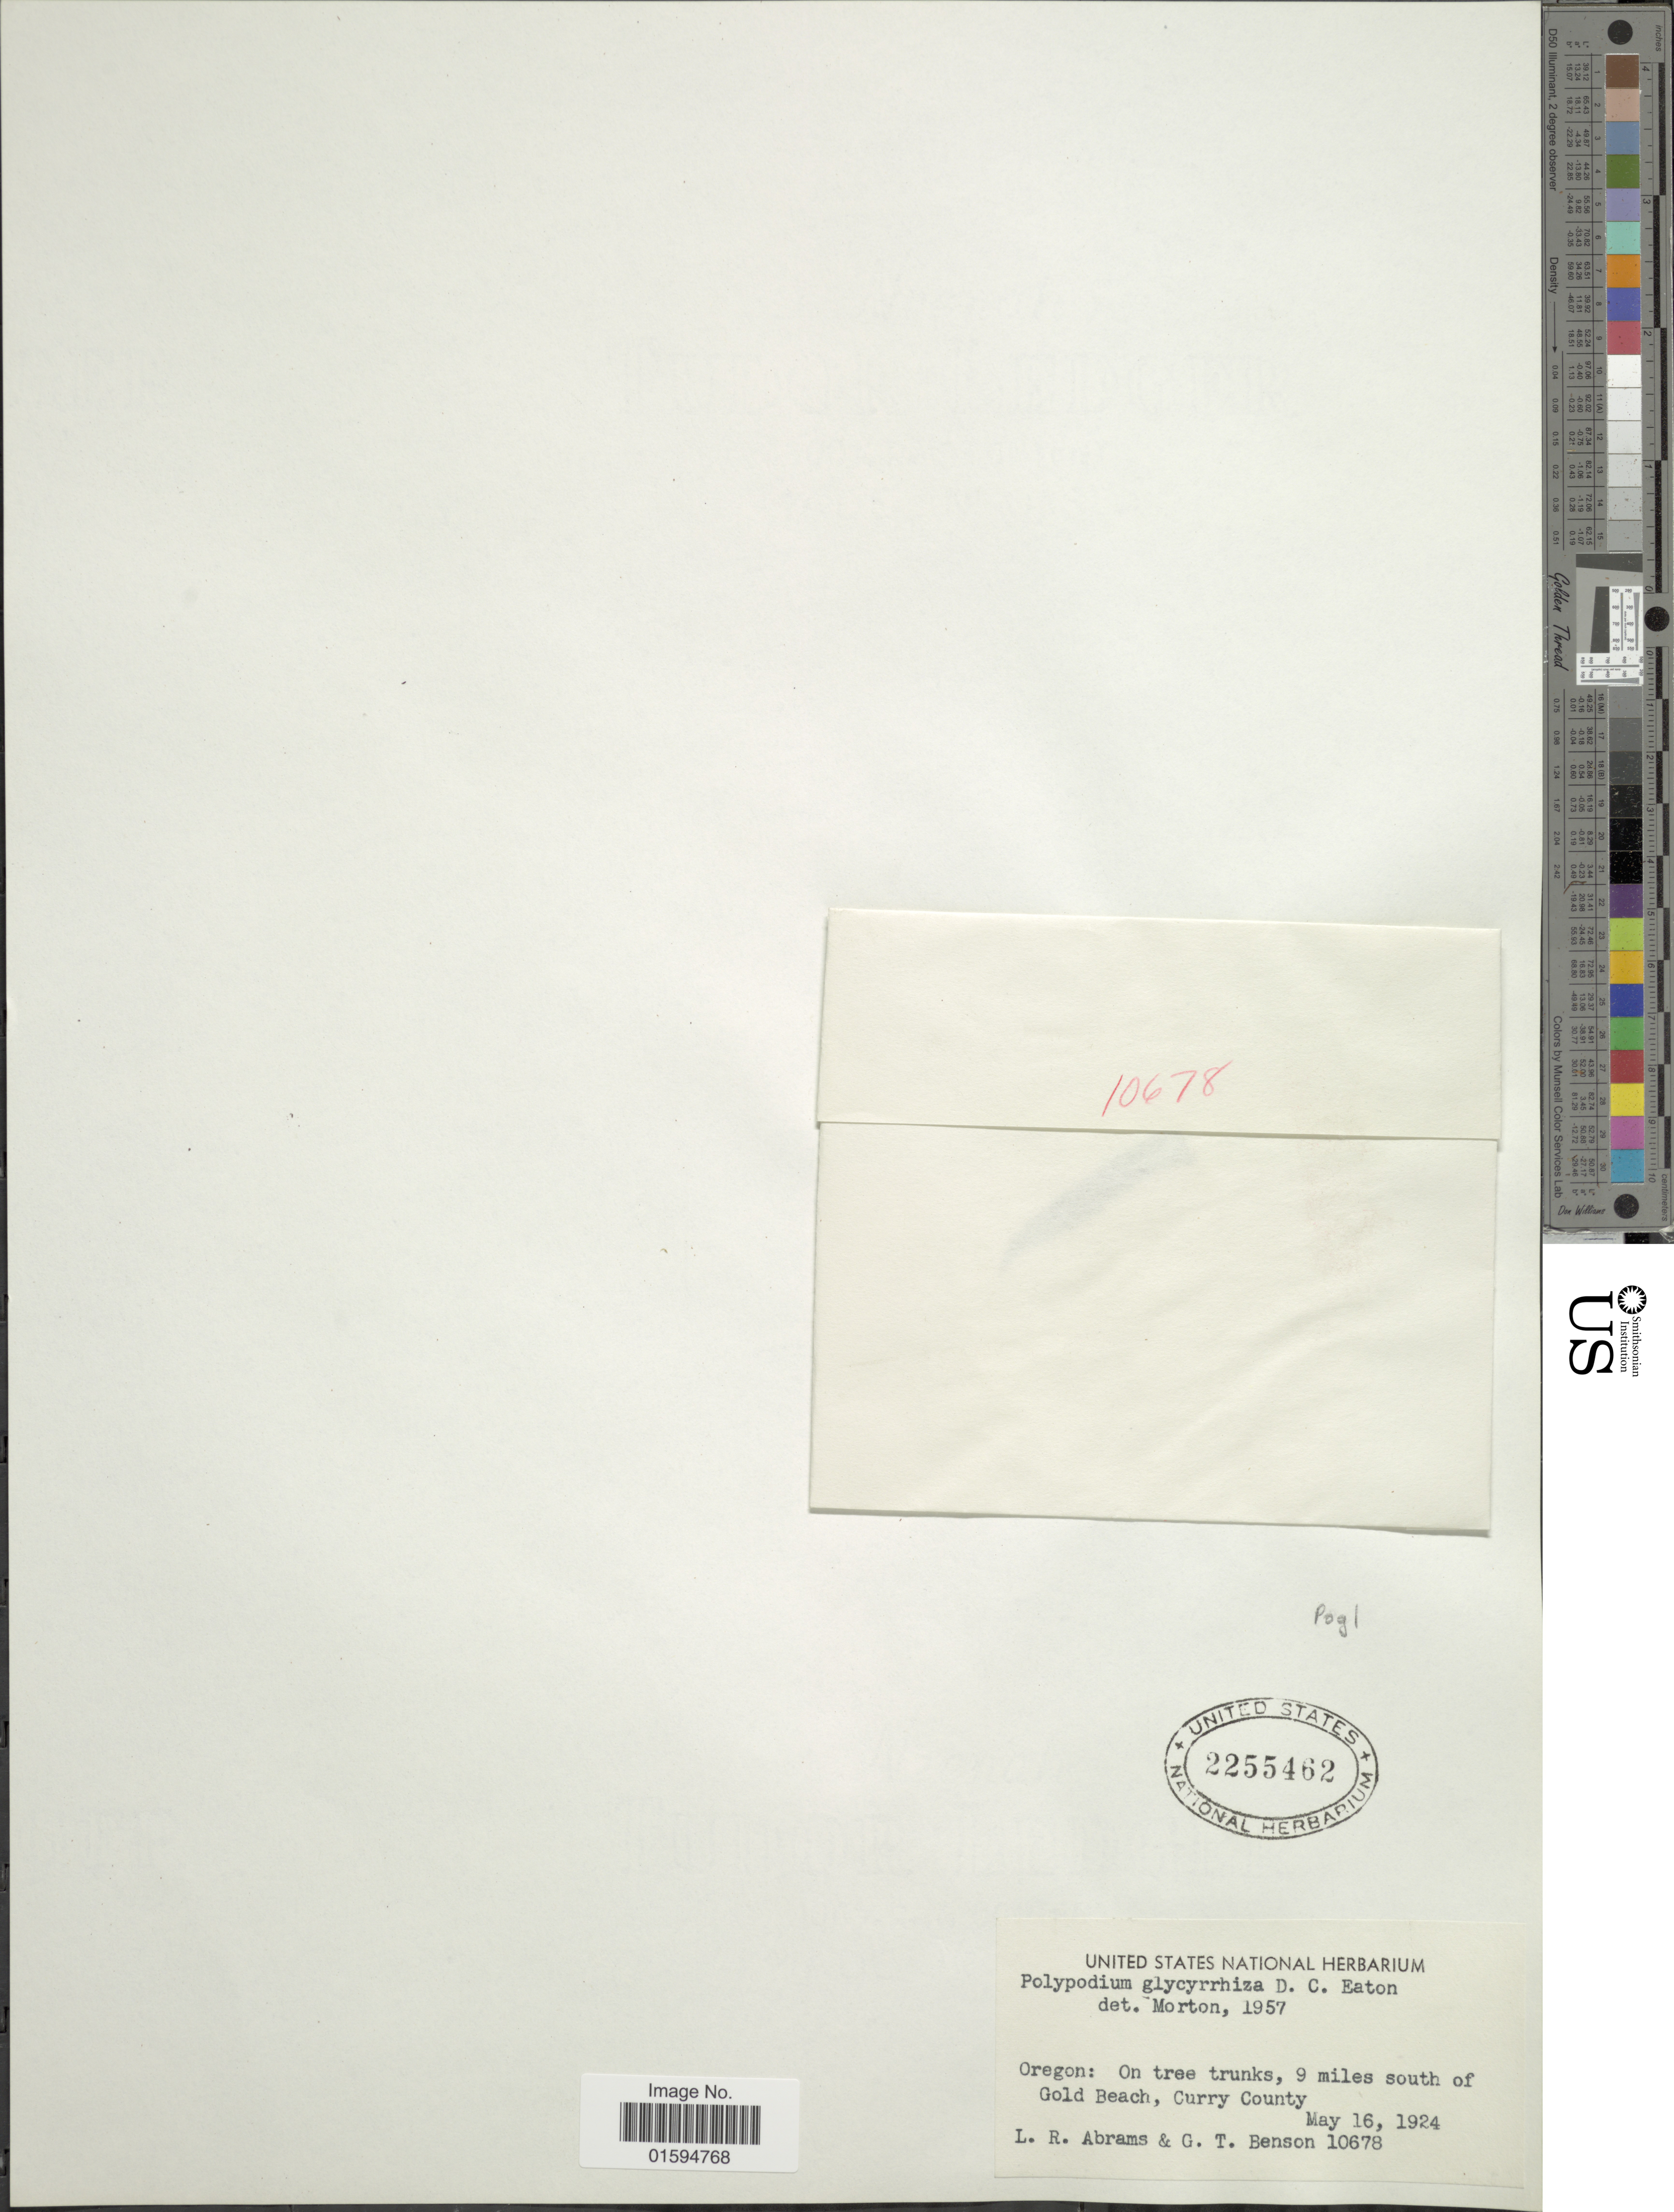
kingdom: Plantae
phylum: Tracheophyta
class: Polypodiopsida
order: Polypodiales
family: Polypodiaceae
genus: Polypodium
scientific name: Polypodium glycyrrhiza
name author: D.C. Eaton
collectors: L. Abrams & G. Benson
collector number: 10678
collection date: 1924-05-16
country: United States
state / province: Oregon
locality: On trees Trunks, 9 miles South of Gold Beach, Curry County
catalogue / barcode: US 2255462